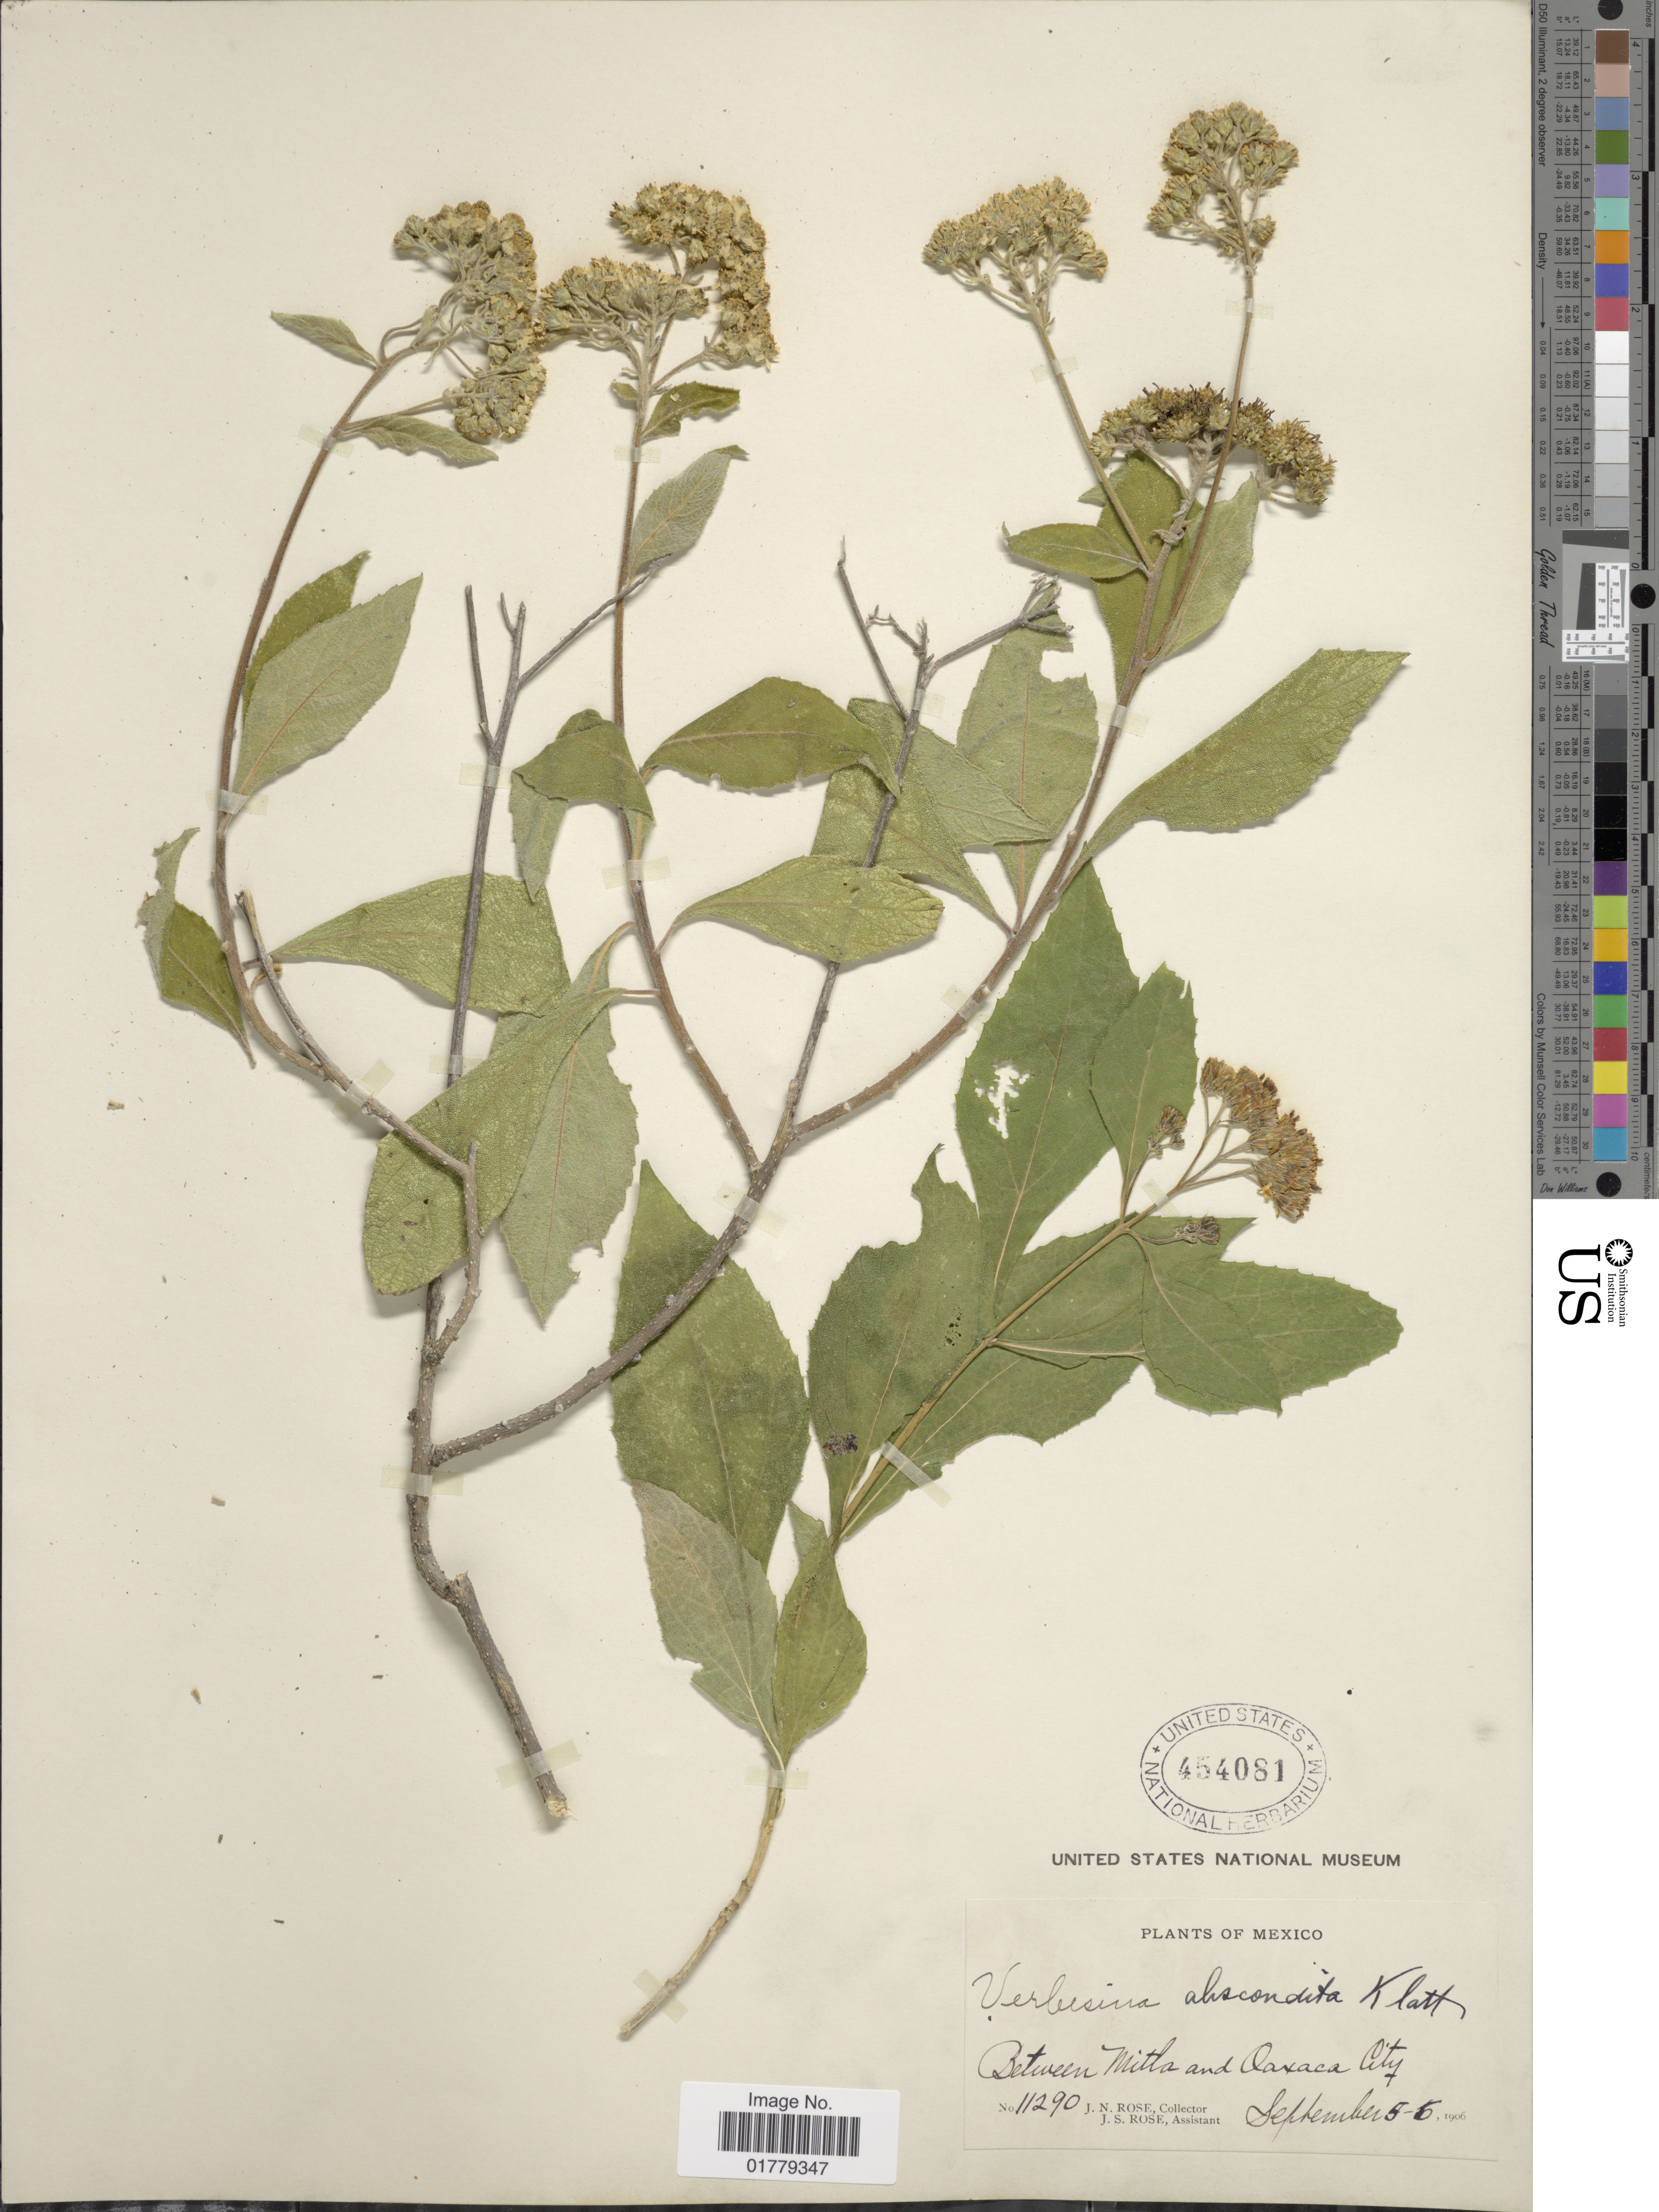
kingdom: Plantae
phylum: Tracheophyta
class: Magnoliopsida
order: Asterales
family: Asteraceae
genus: Verbesina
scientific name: Verbesina abscondita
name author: Klatt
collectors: J. N. Rose & J. S. Rose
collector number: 11290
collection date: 1906-09-05/1906-09-06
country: Mexico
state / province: Oaxaca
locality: Between Mitla and Oaxaca City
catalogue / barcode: US 454081